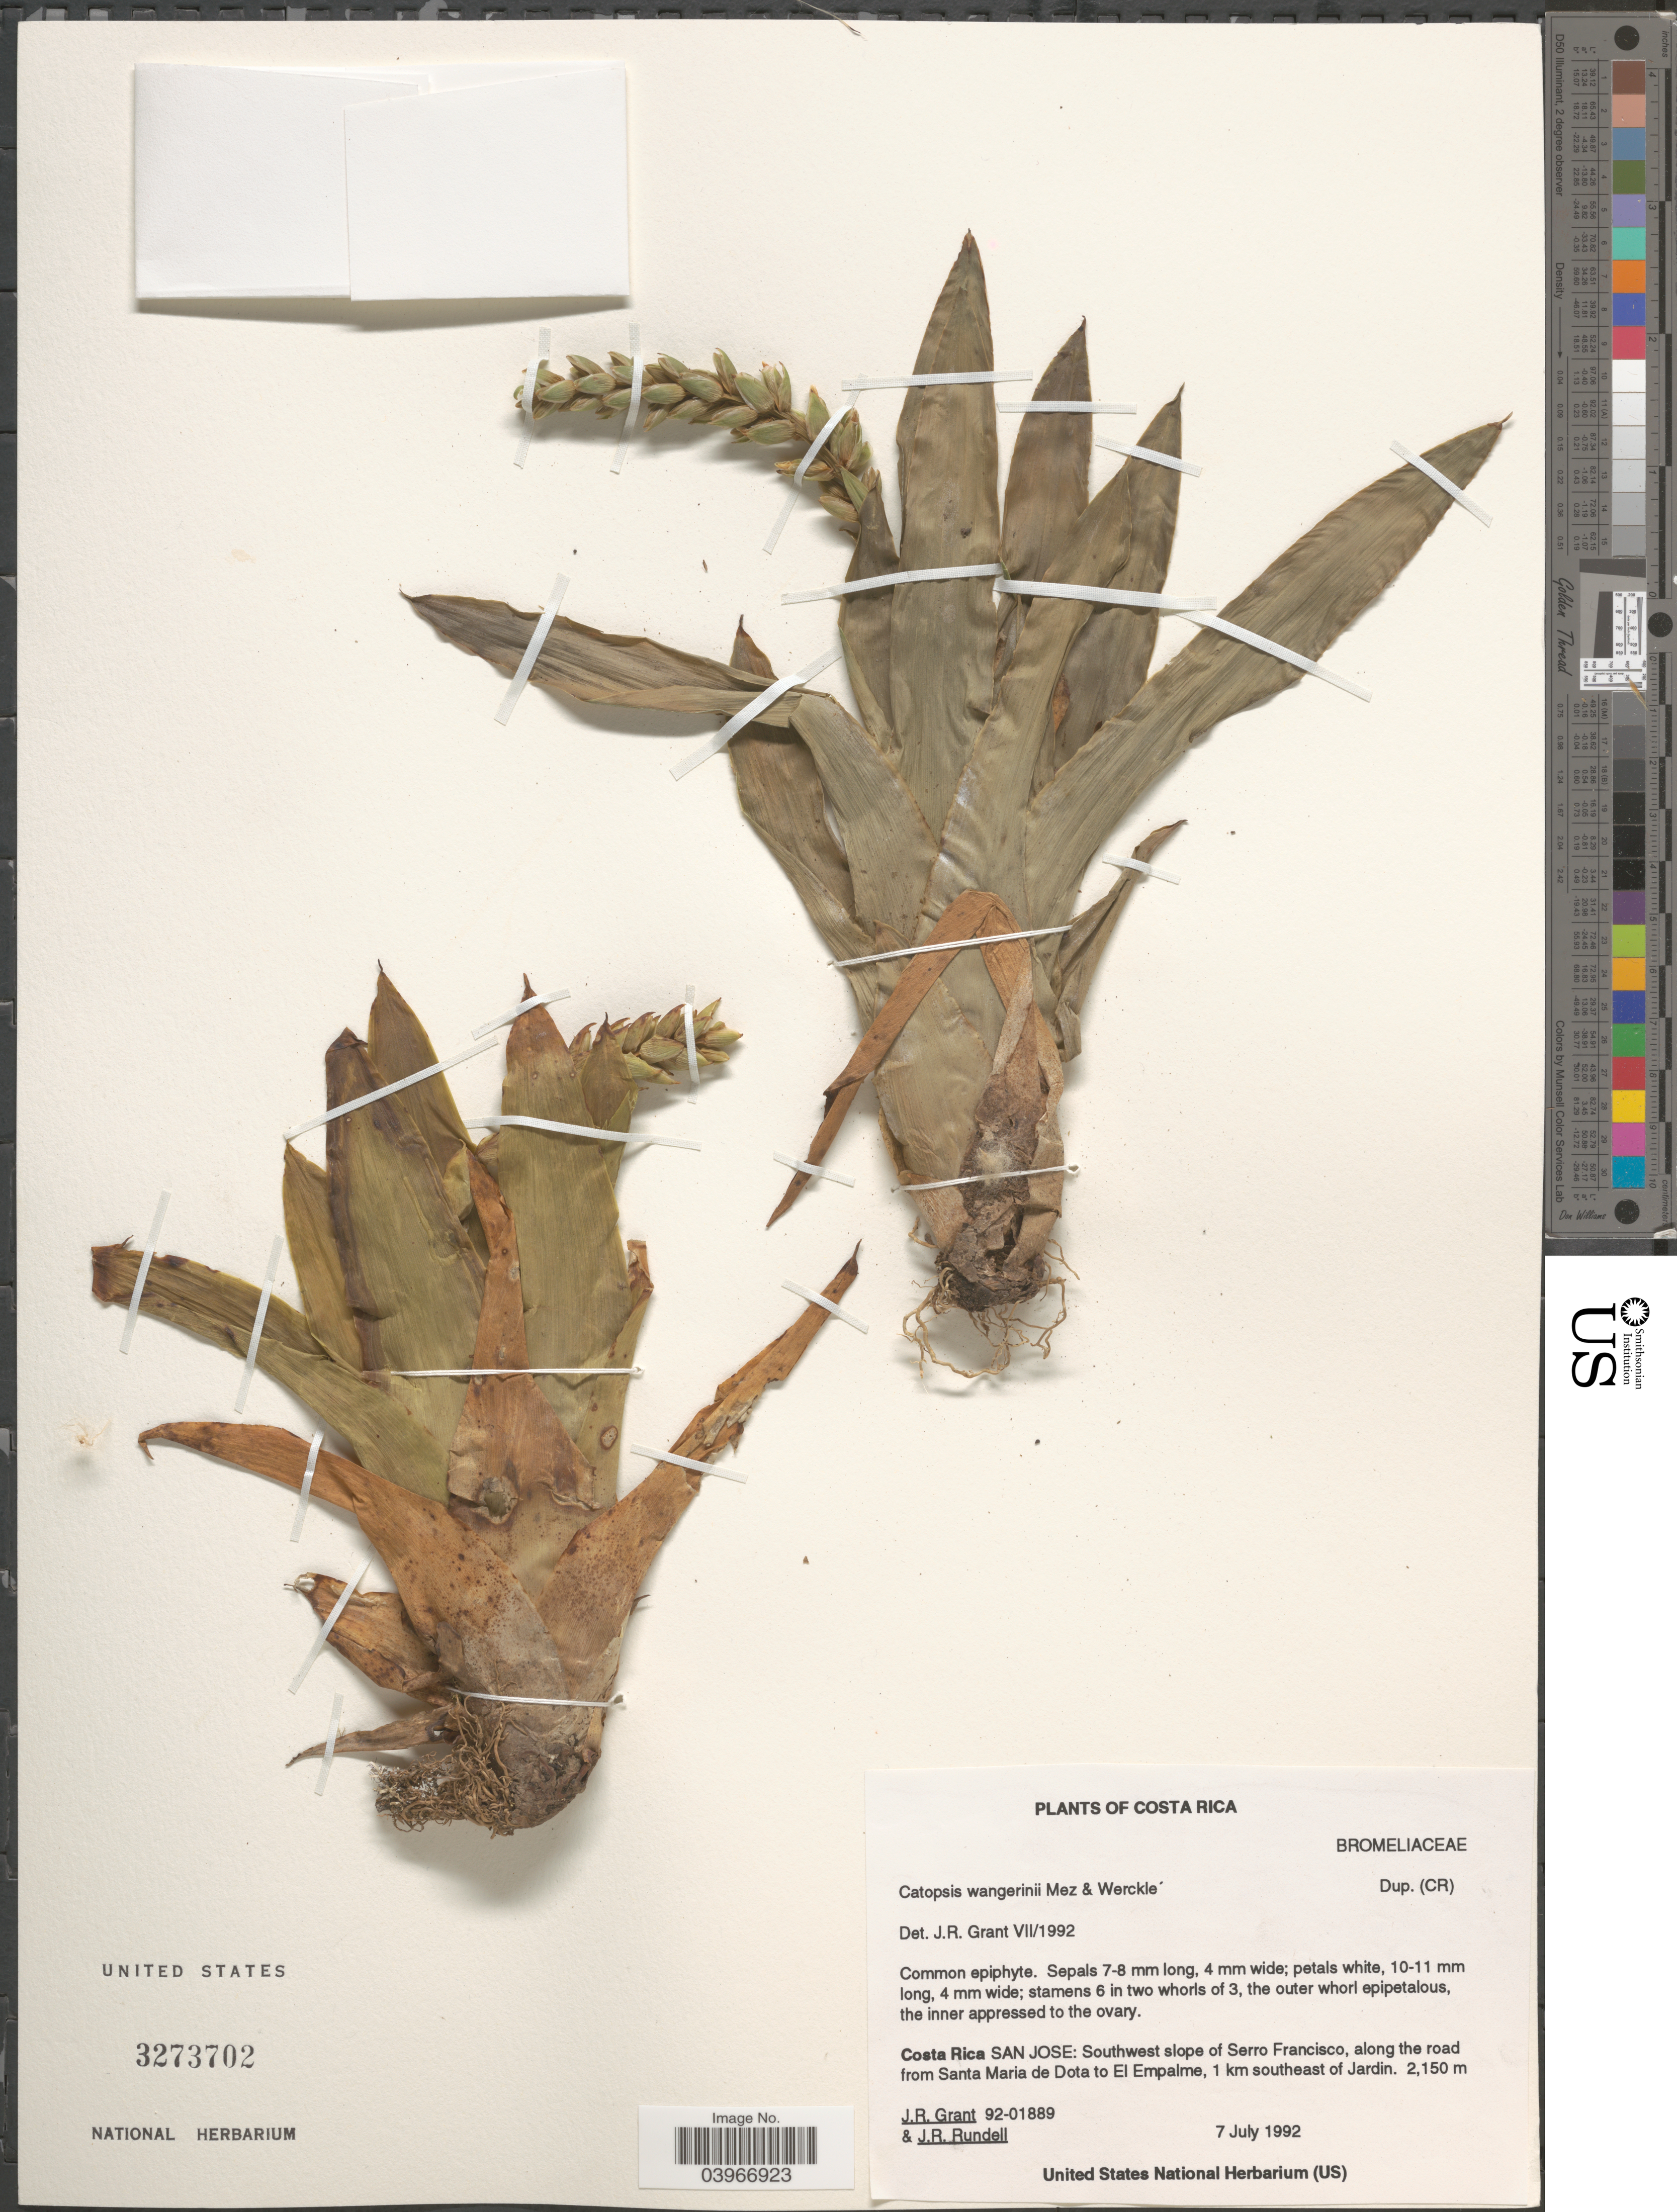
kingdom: Plantae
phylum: Tracheophyta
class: Liliopsida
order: Poales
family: Bromeliaceae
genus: Catopsis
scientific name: Catopsis wangerinii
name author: Mez & Wercklé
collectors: J. Grant & J. R. Rundell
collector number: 92-01889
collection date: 1992-07-07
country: Costa Rica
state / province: San José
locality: Southwest slope of Serro Francisco, along the road from Santa Maria de Dota to El Empalme, 1 km southeast of Jardín.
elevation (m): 2150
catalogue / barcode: US 3273702